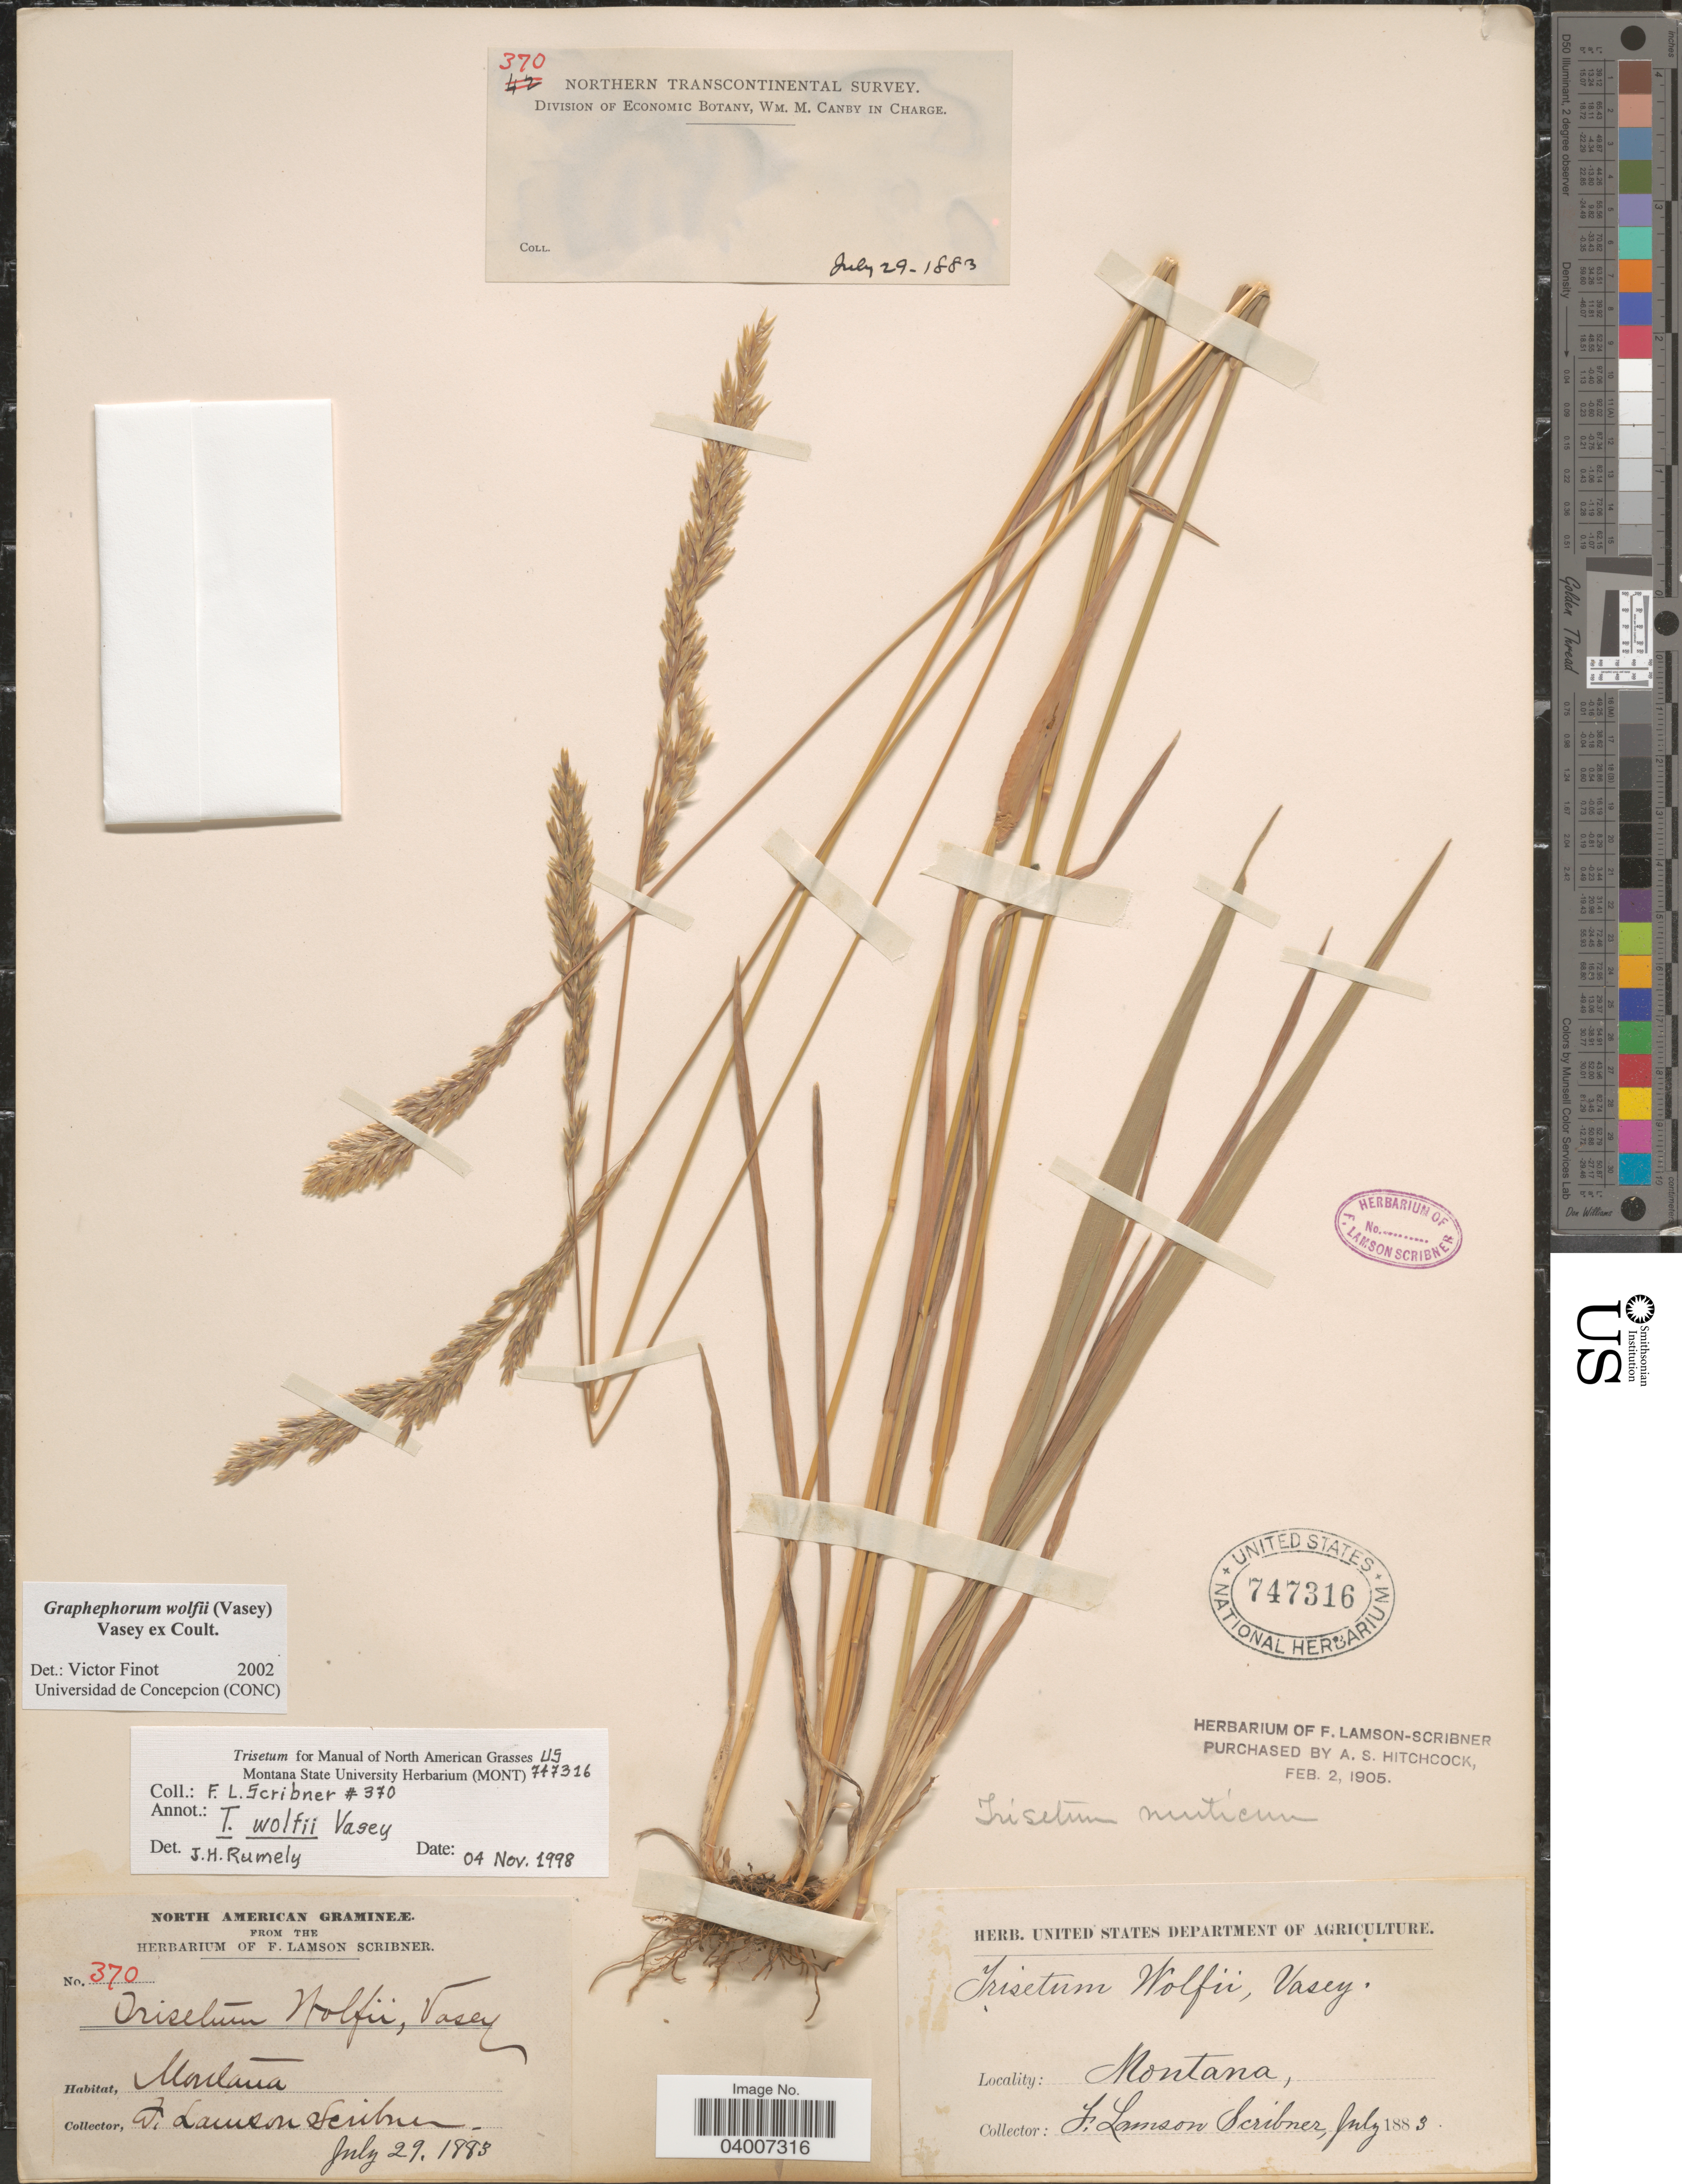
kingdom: Plantae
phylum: Tracheophyta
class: Liliopsida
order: Poales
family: Poaceae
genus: Graphephorum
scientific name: Graphephorum wolfii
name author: (E. Fourn.) Vasey ex Coult.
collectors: F. L. Scribner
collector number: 370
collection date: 1883-07-29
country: United States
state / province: Montana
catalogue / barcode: US 747316